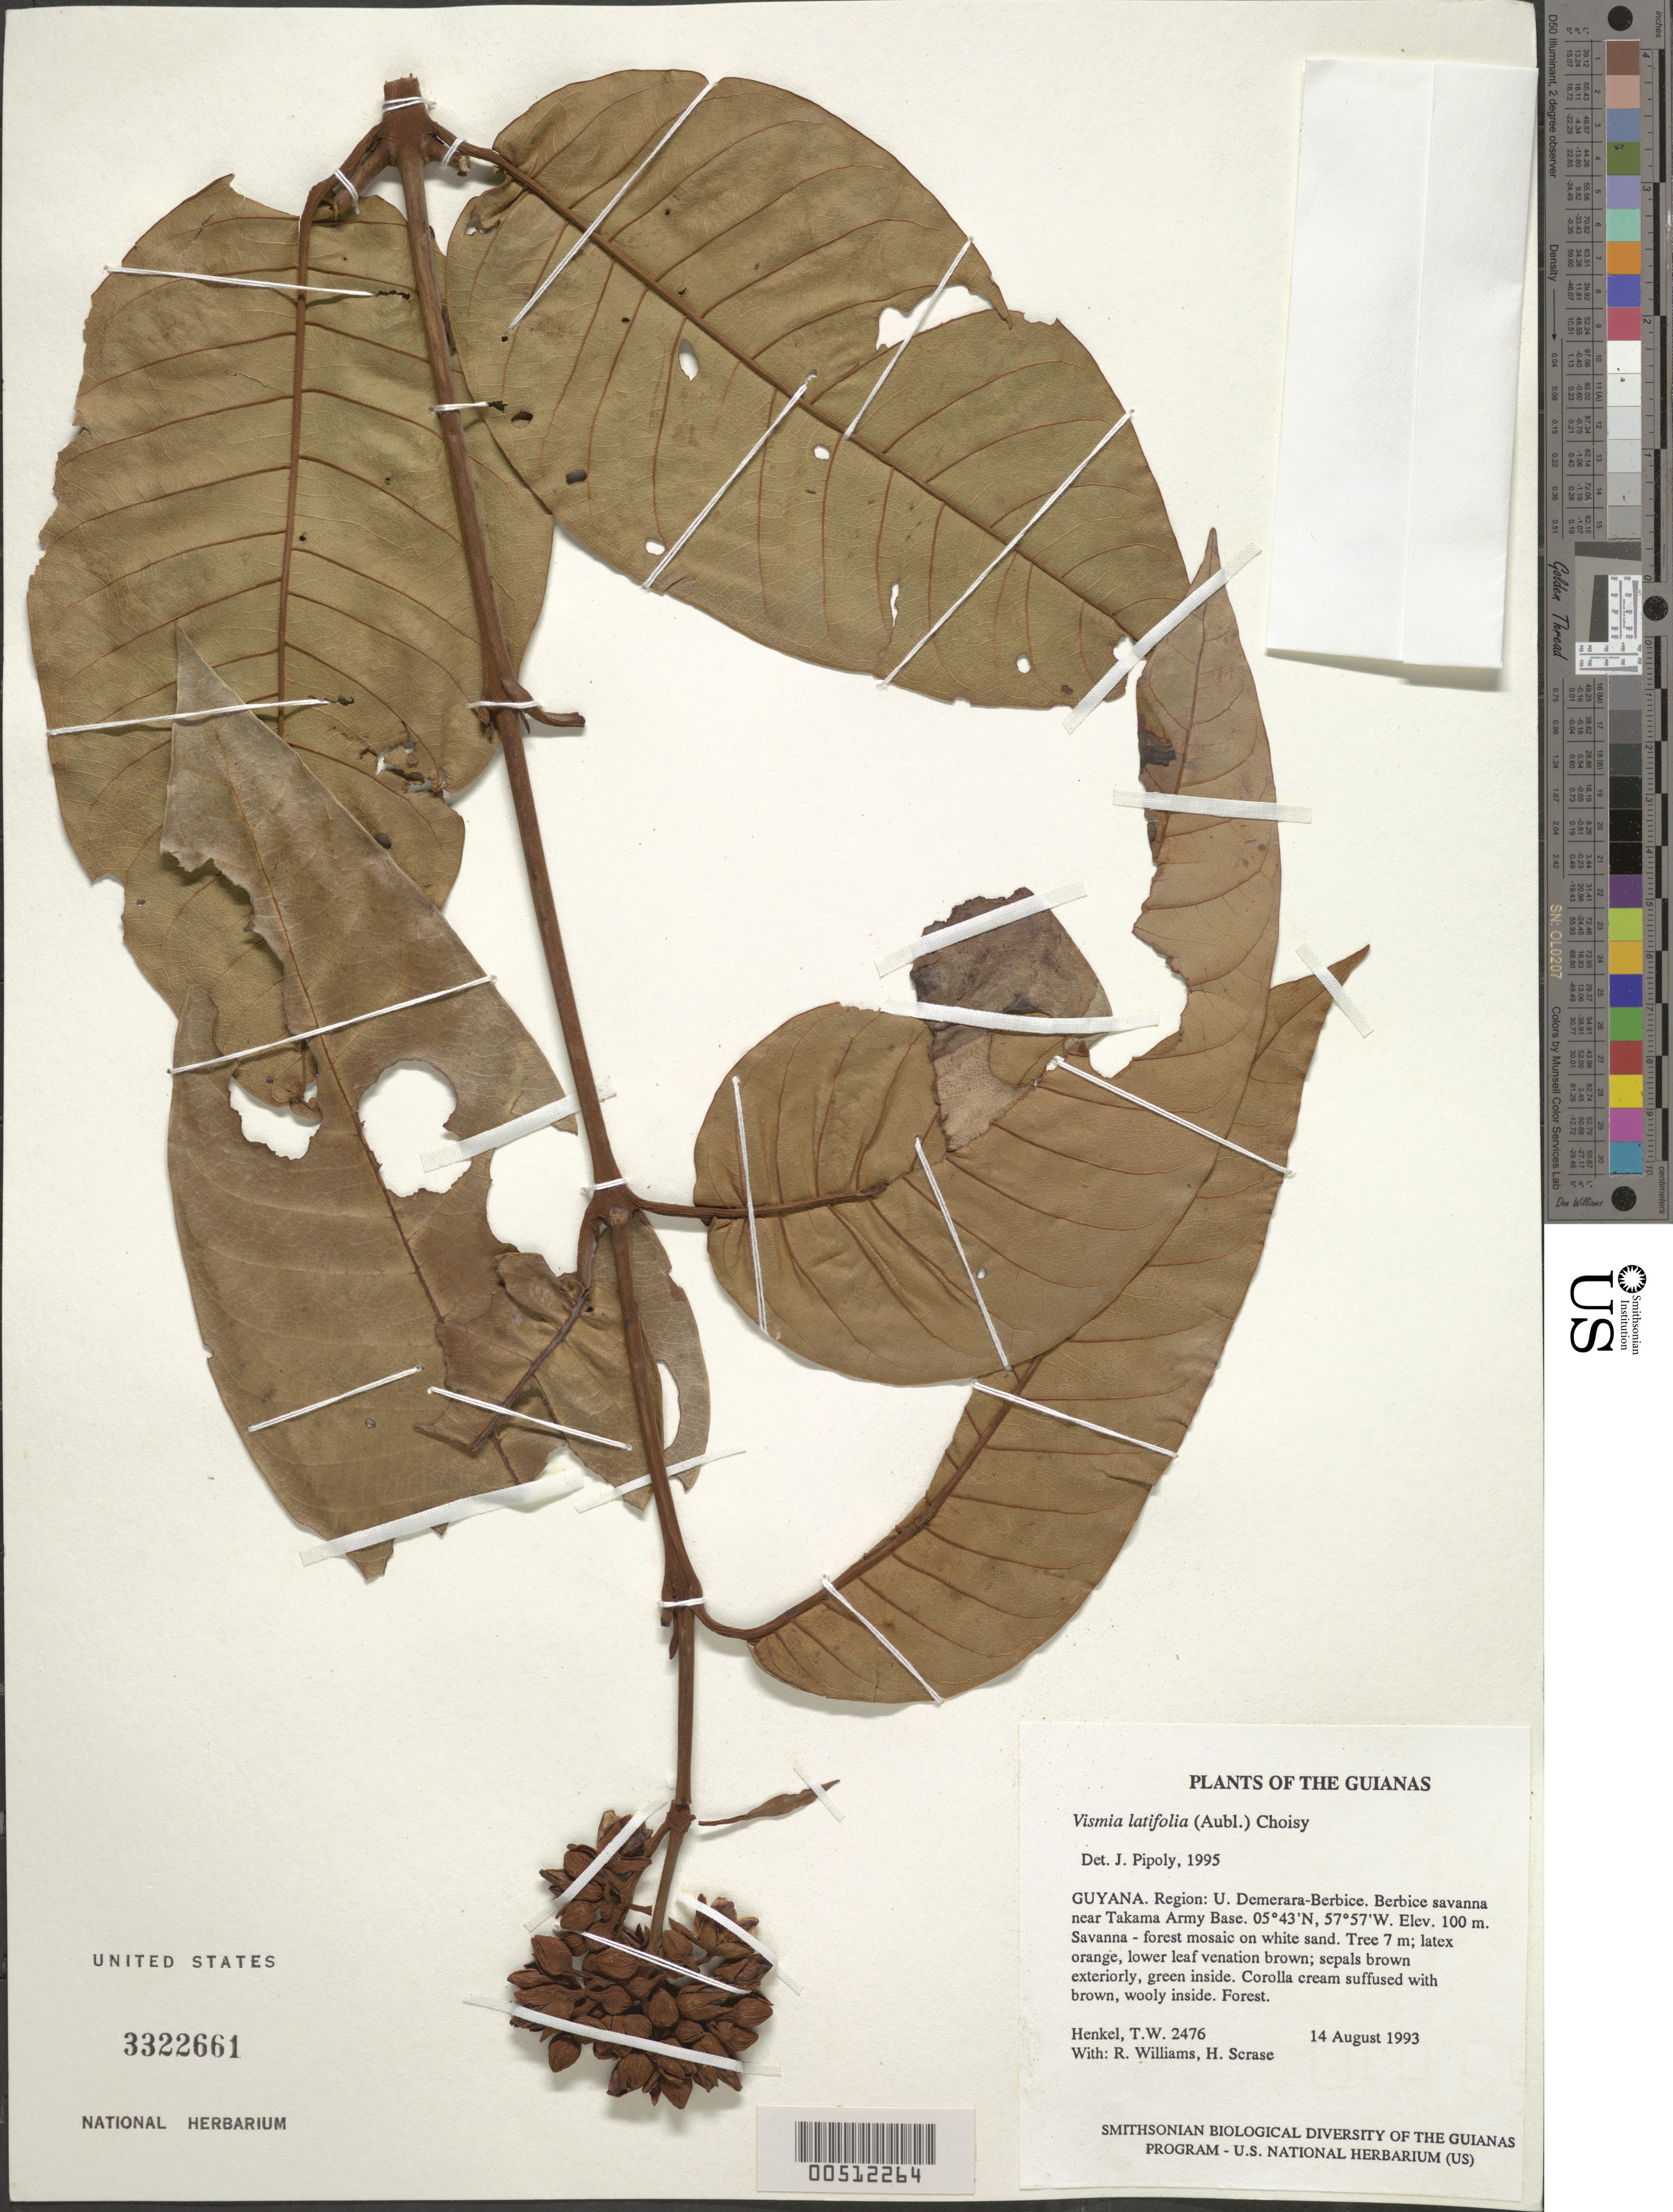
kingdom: Plantae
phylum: Tracheophyta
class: Magnoliopsida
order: Malpighiales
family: Hypericaceae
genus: Vismia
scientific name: Vismia latifolia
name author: (Aubl.) Choisy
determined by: Pipoly, J. J., III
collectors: T. Henkel, R. Williams & H. Scrase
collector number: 2476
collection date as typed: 14 August 1993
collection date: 1993-08-14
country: Guyana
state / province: U. Demerara-Berbice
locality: Berbice savanna near Takama Army Base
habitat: Savanna - forest mosaic on white sand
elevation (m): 100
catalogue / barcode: US 3322661